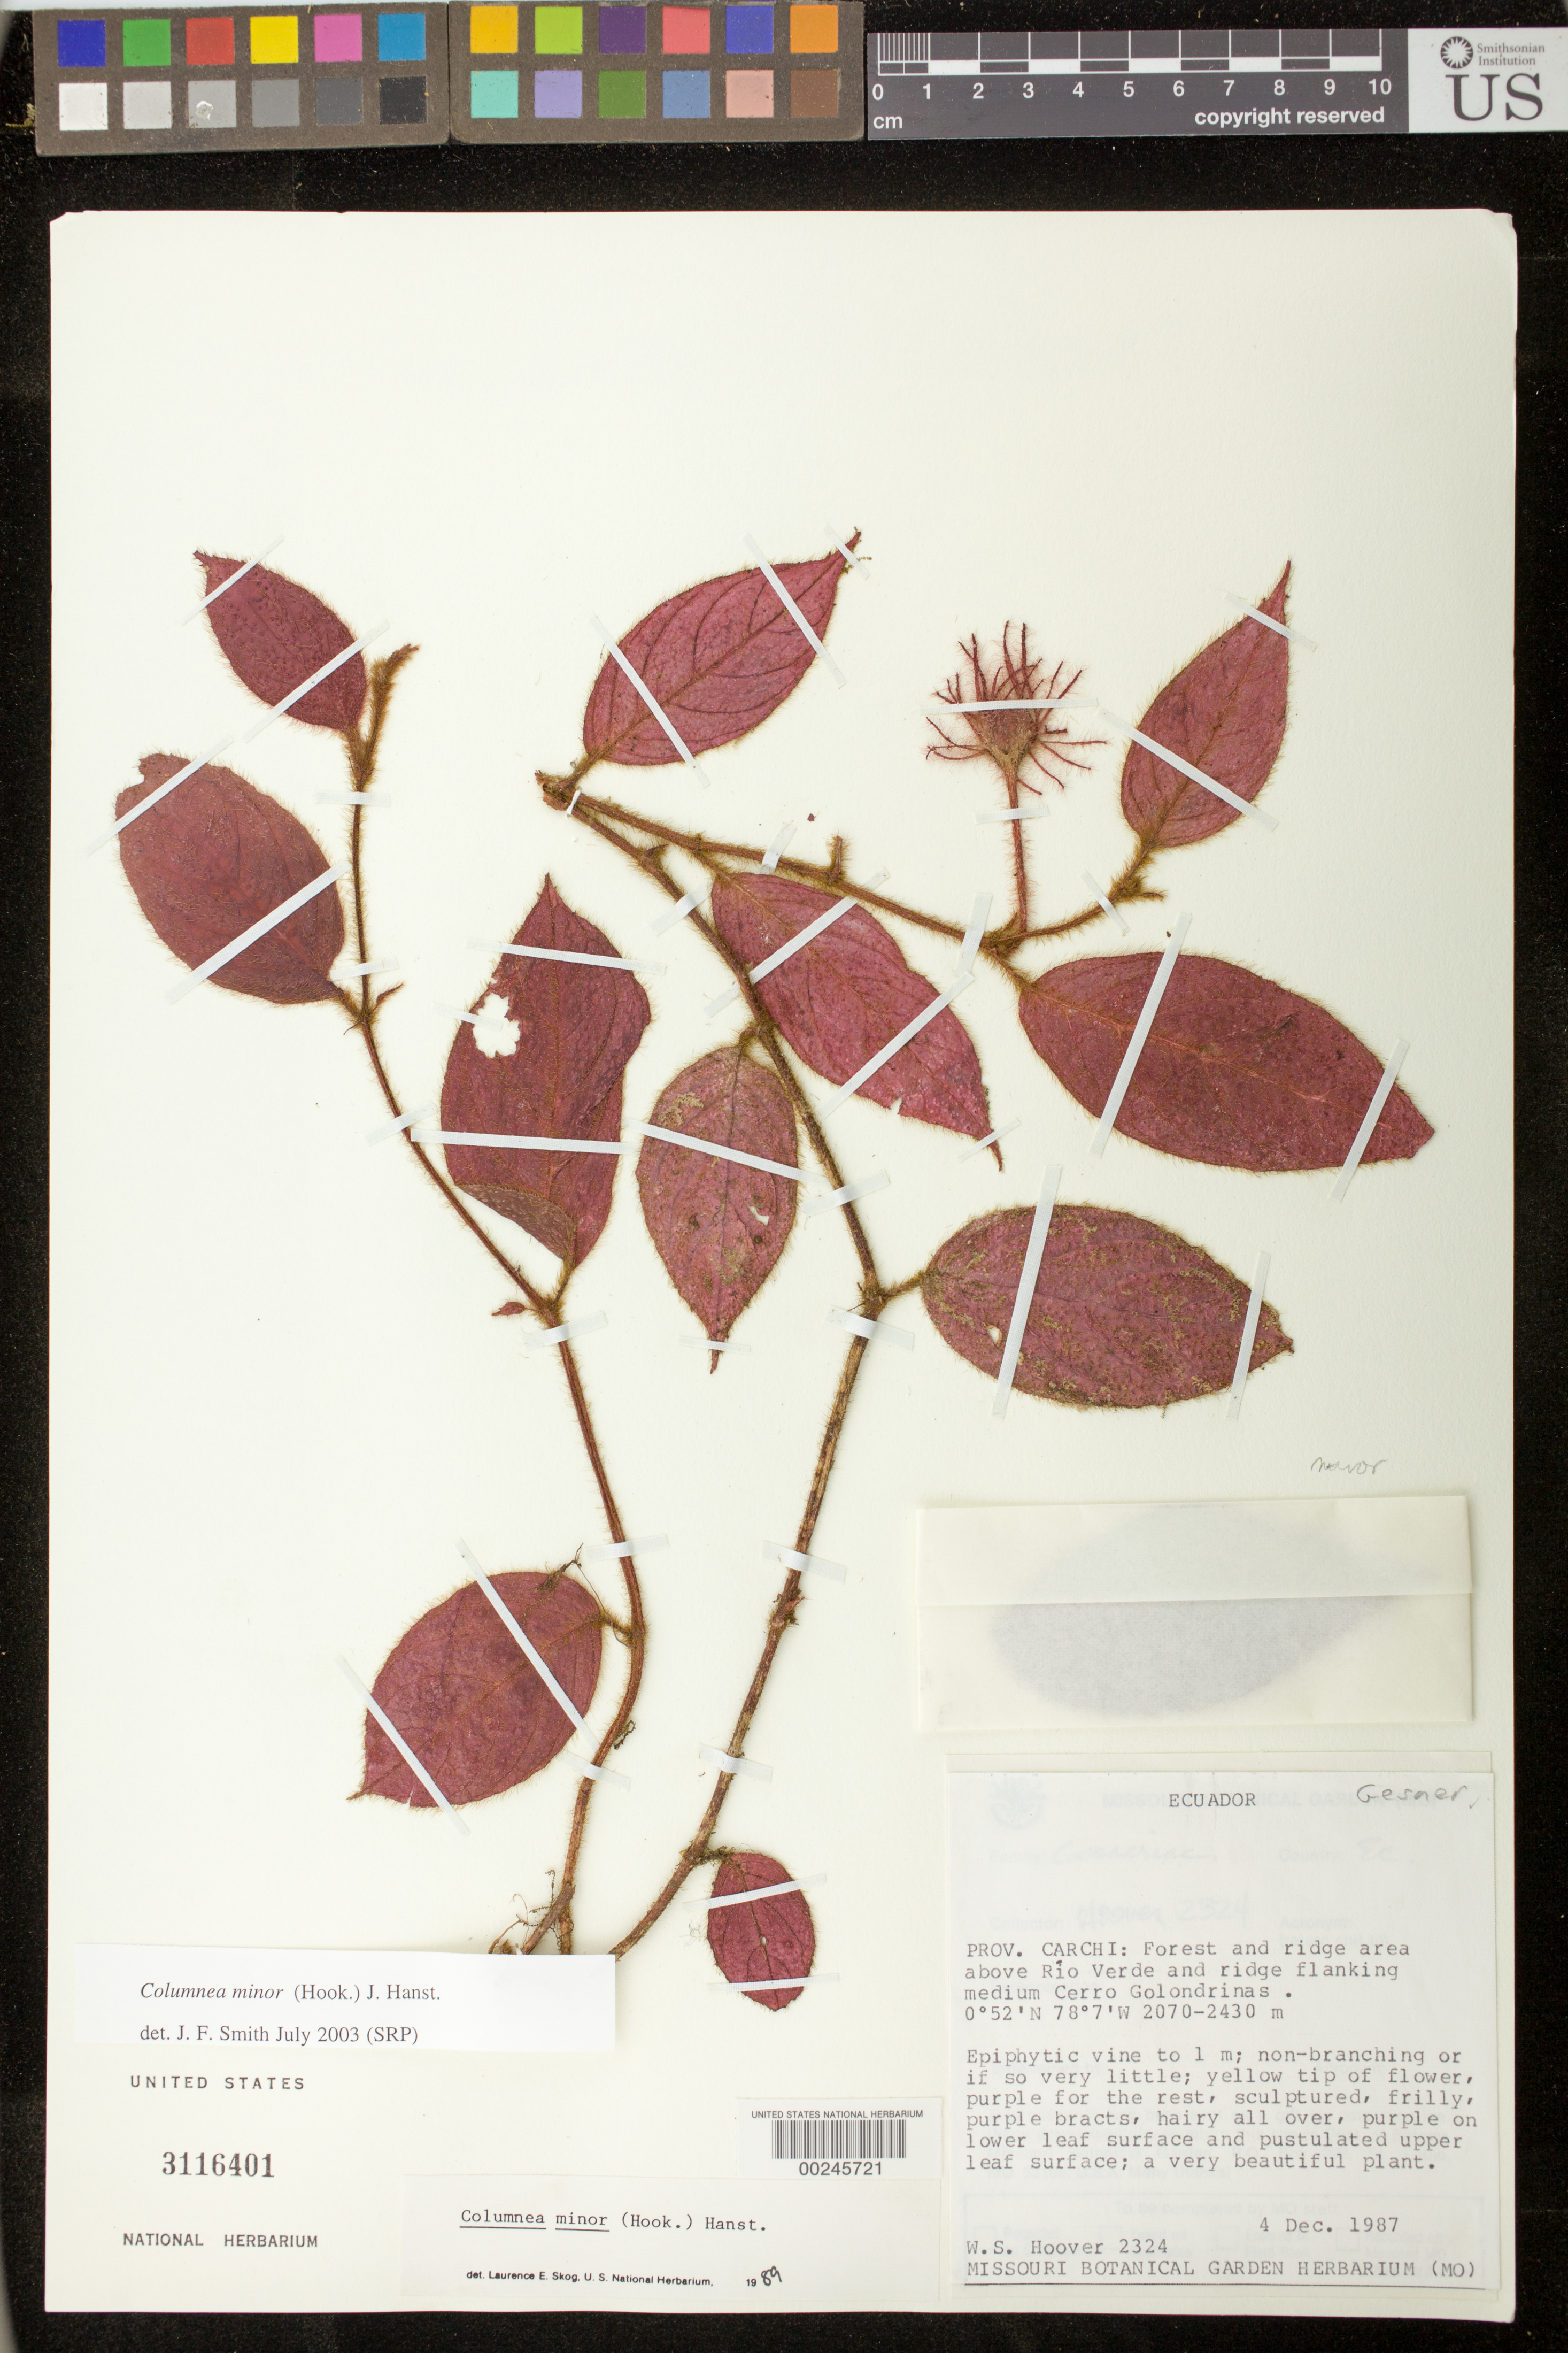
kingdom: Plantae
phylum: Tracheophyta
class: Magnoliopsida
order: Lamiales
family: Gesneriaceae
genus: Columnea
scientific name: Columnea minor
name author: (Hook.) Hanst.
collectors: W. S. Hoover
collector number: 2324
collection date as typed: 04 Dec 1987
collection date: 1987-12-04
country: Ecuador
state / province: Carchi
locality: Above Rio Verde and ridge flanking Medium Cerro Golondrinas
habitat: Forest and ridge area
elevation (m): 2070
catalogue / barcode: US 3116401